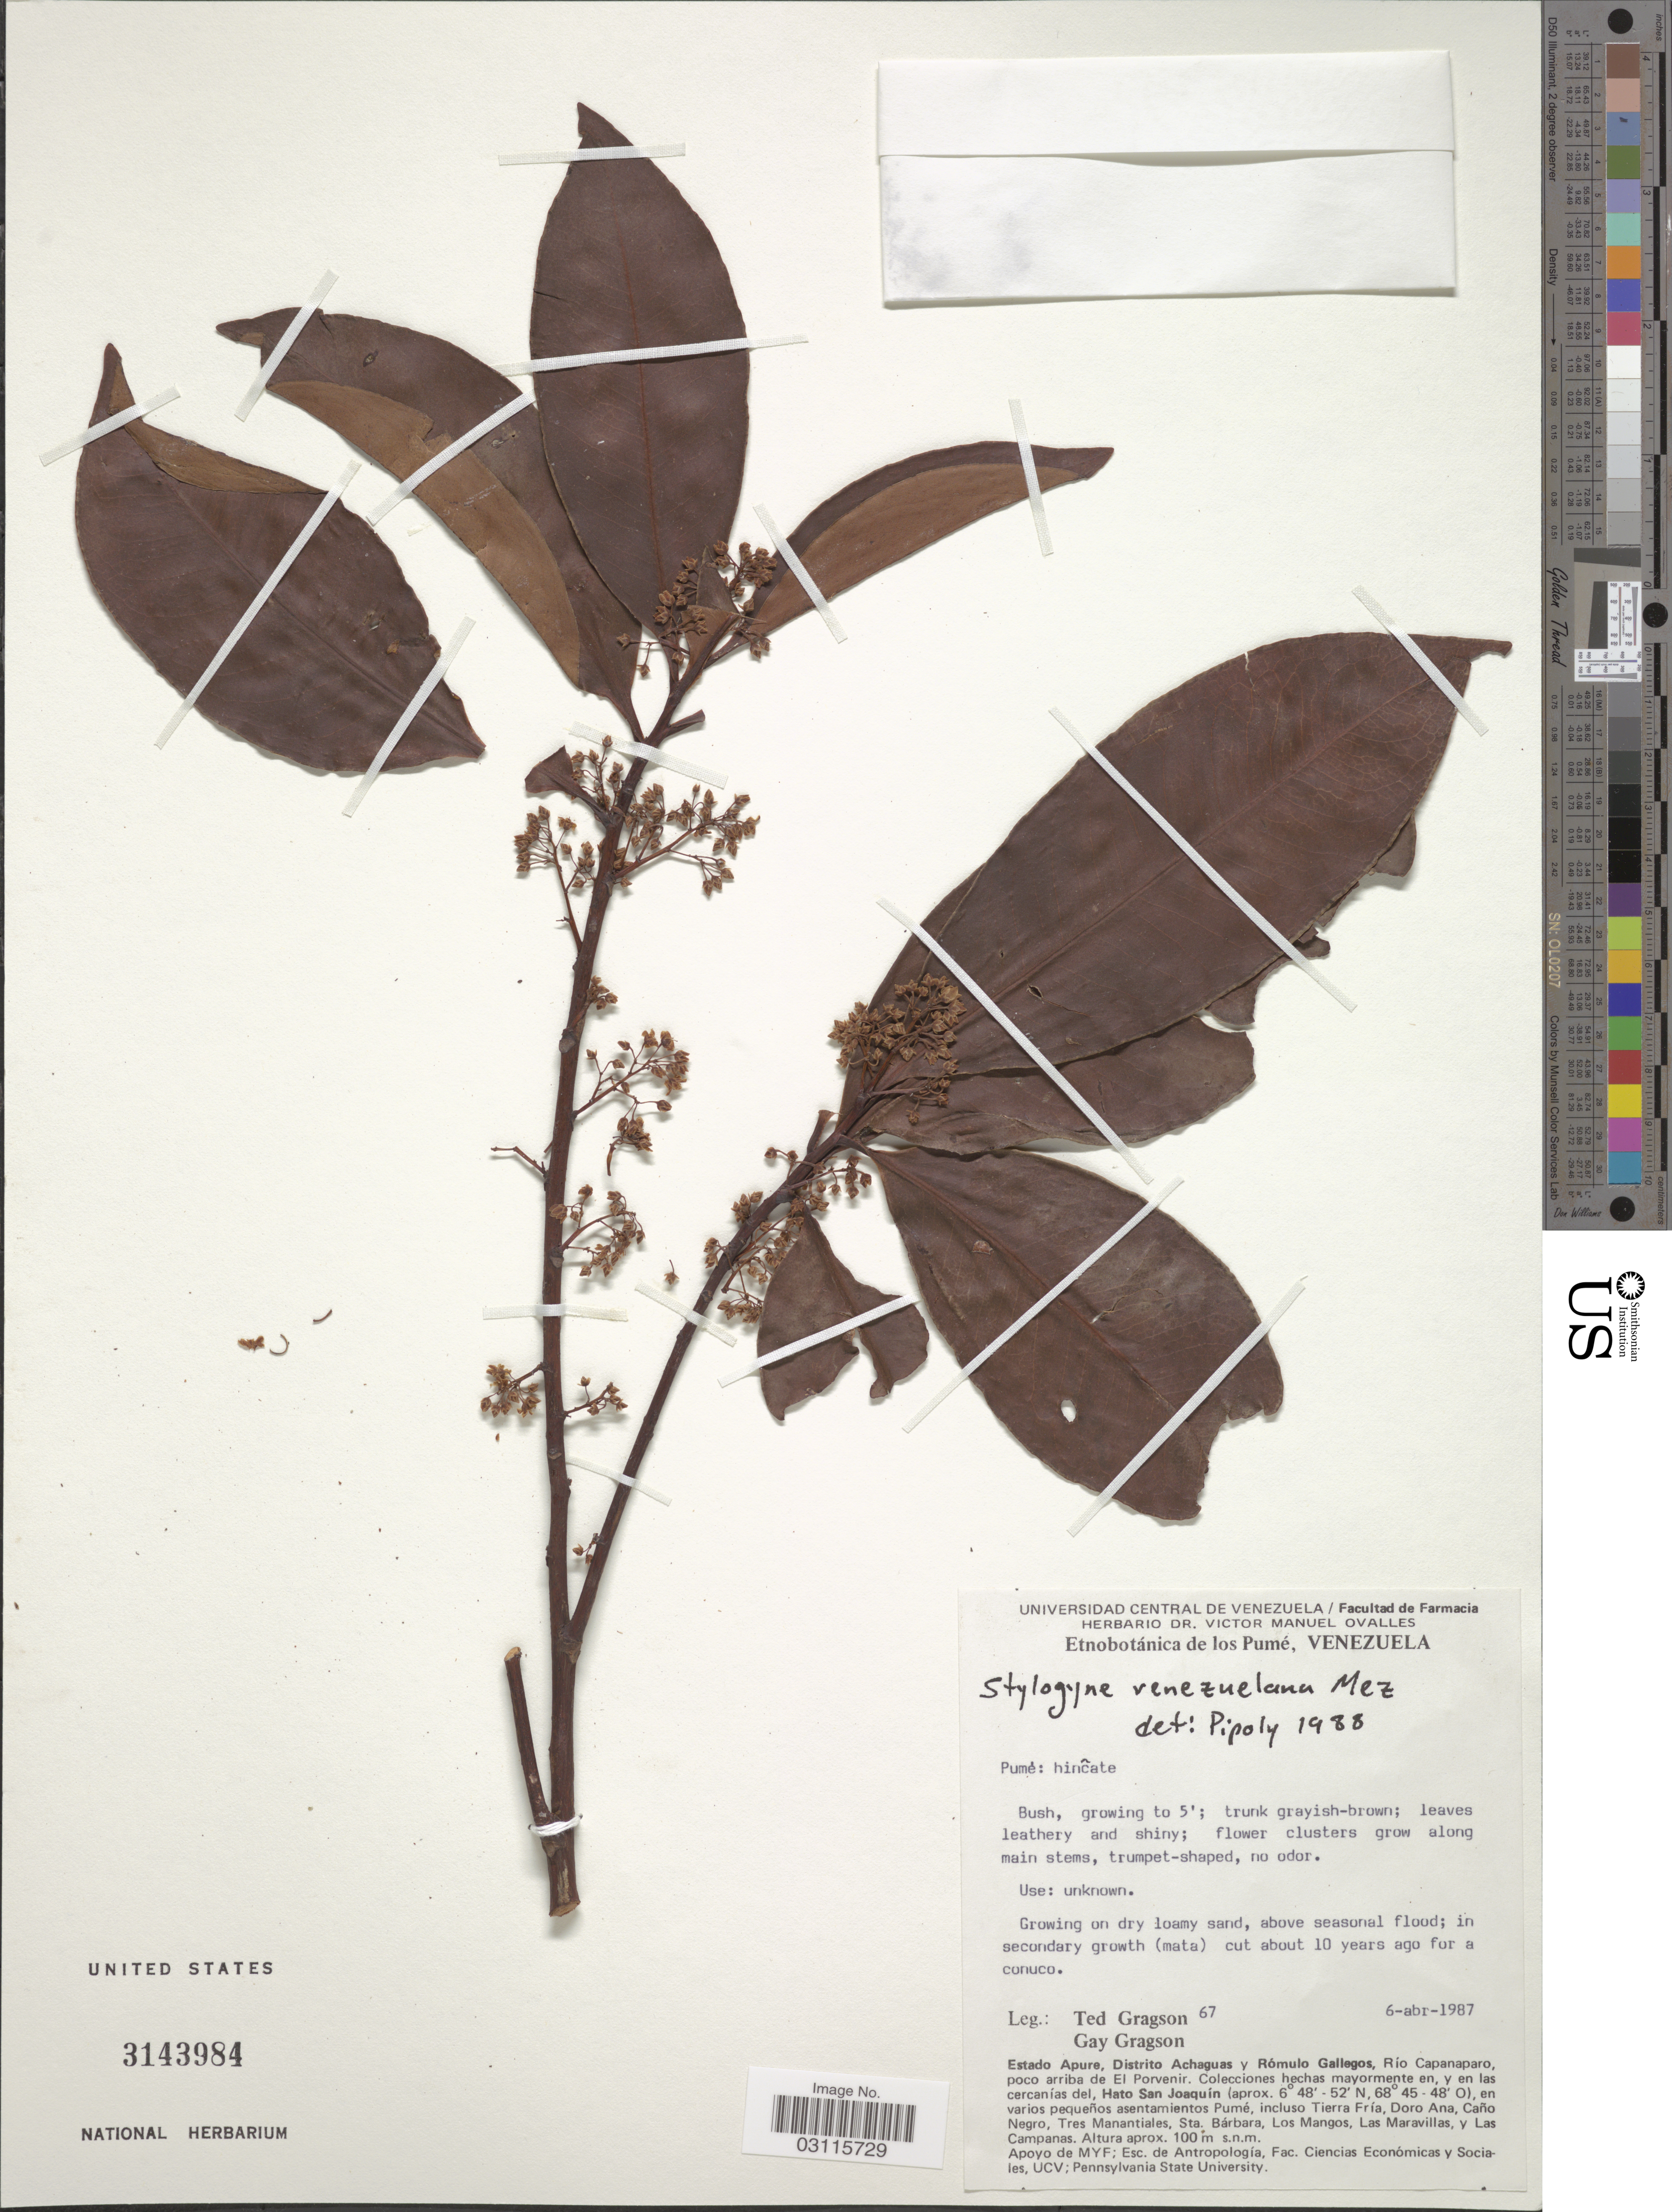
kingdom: Plantae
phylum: Tracheophyta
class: Magnoliopsida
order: Ericales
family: Primulaceae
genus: Stylogyne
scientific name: Stylogyne venezuelana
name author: Mez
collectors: T. Gragson & G. Gragson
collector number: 67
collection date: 1987-04-06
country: Venezuela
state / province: Apure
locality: Pumé: hinĉate. Eastado Apure, Distrito Achaguas y Rómulo Gallegos, Río Capanaparo, poco arriba de El Porvenir. Collecciones hechas mayormente en, y en las cercanías del, Hato San Joaquín, en varios pequeños asentamientos Pumé, incluso Tierra Fría, Doro Ana, Caño Negro, Tres Manantiales, Sta. Bárbara, Los Mangos, Las Maravillas, y Las Campanas.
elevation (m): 100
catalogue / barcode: US 3143984